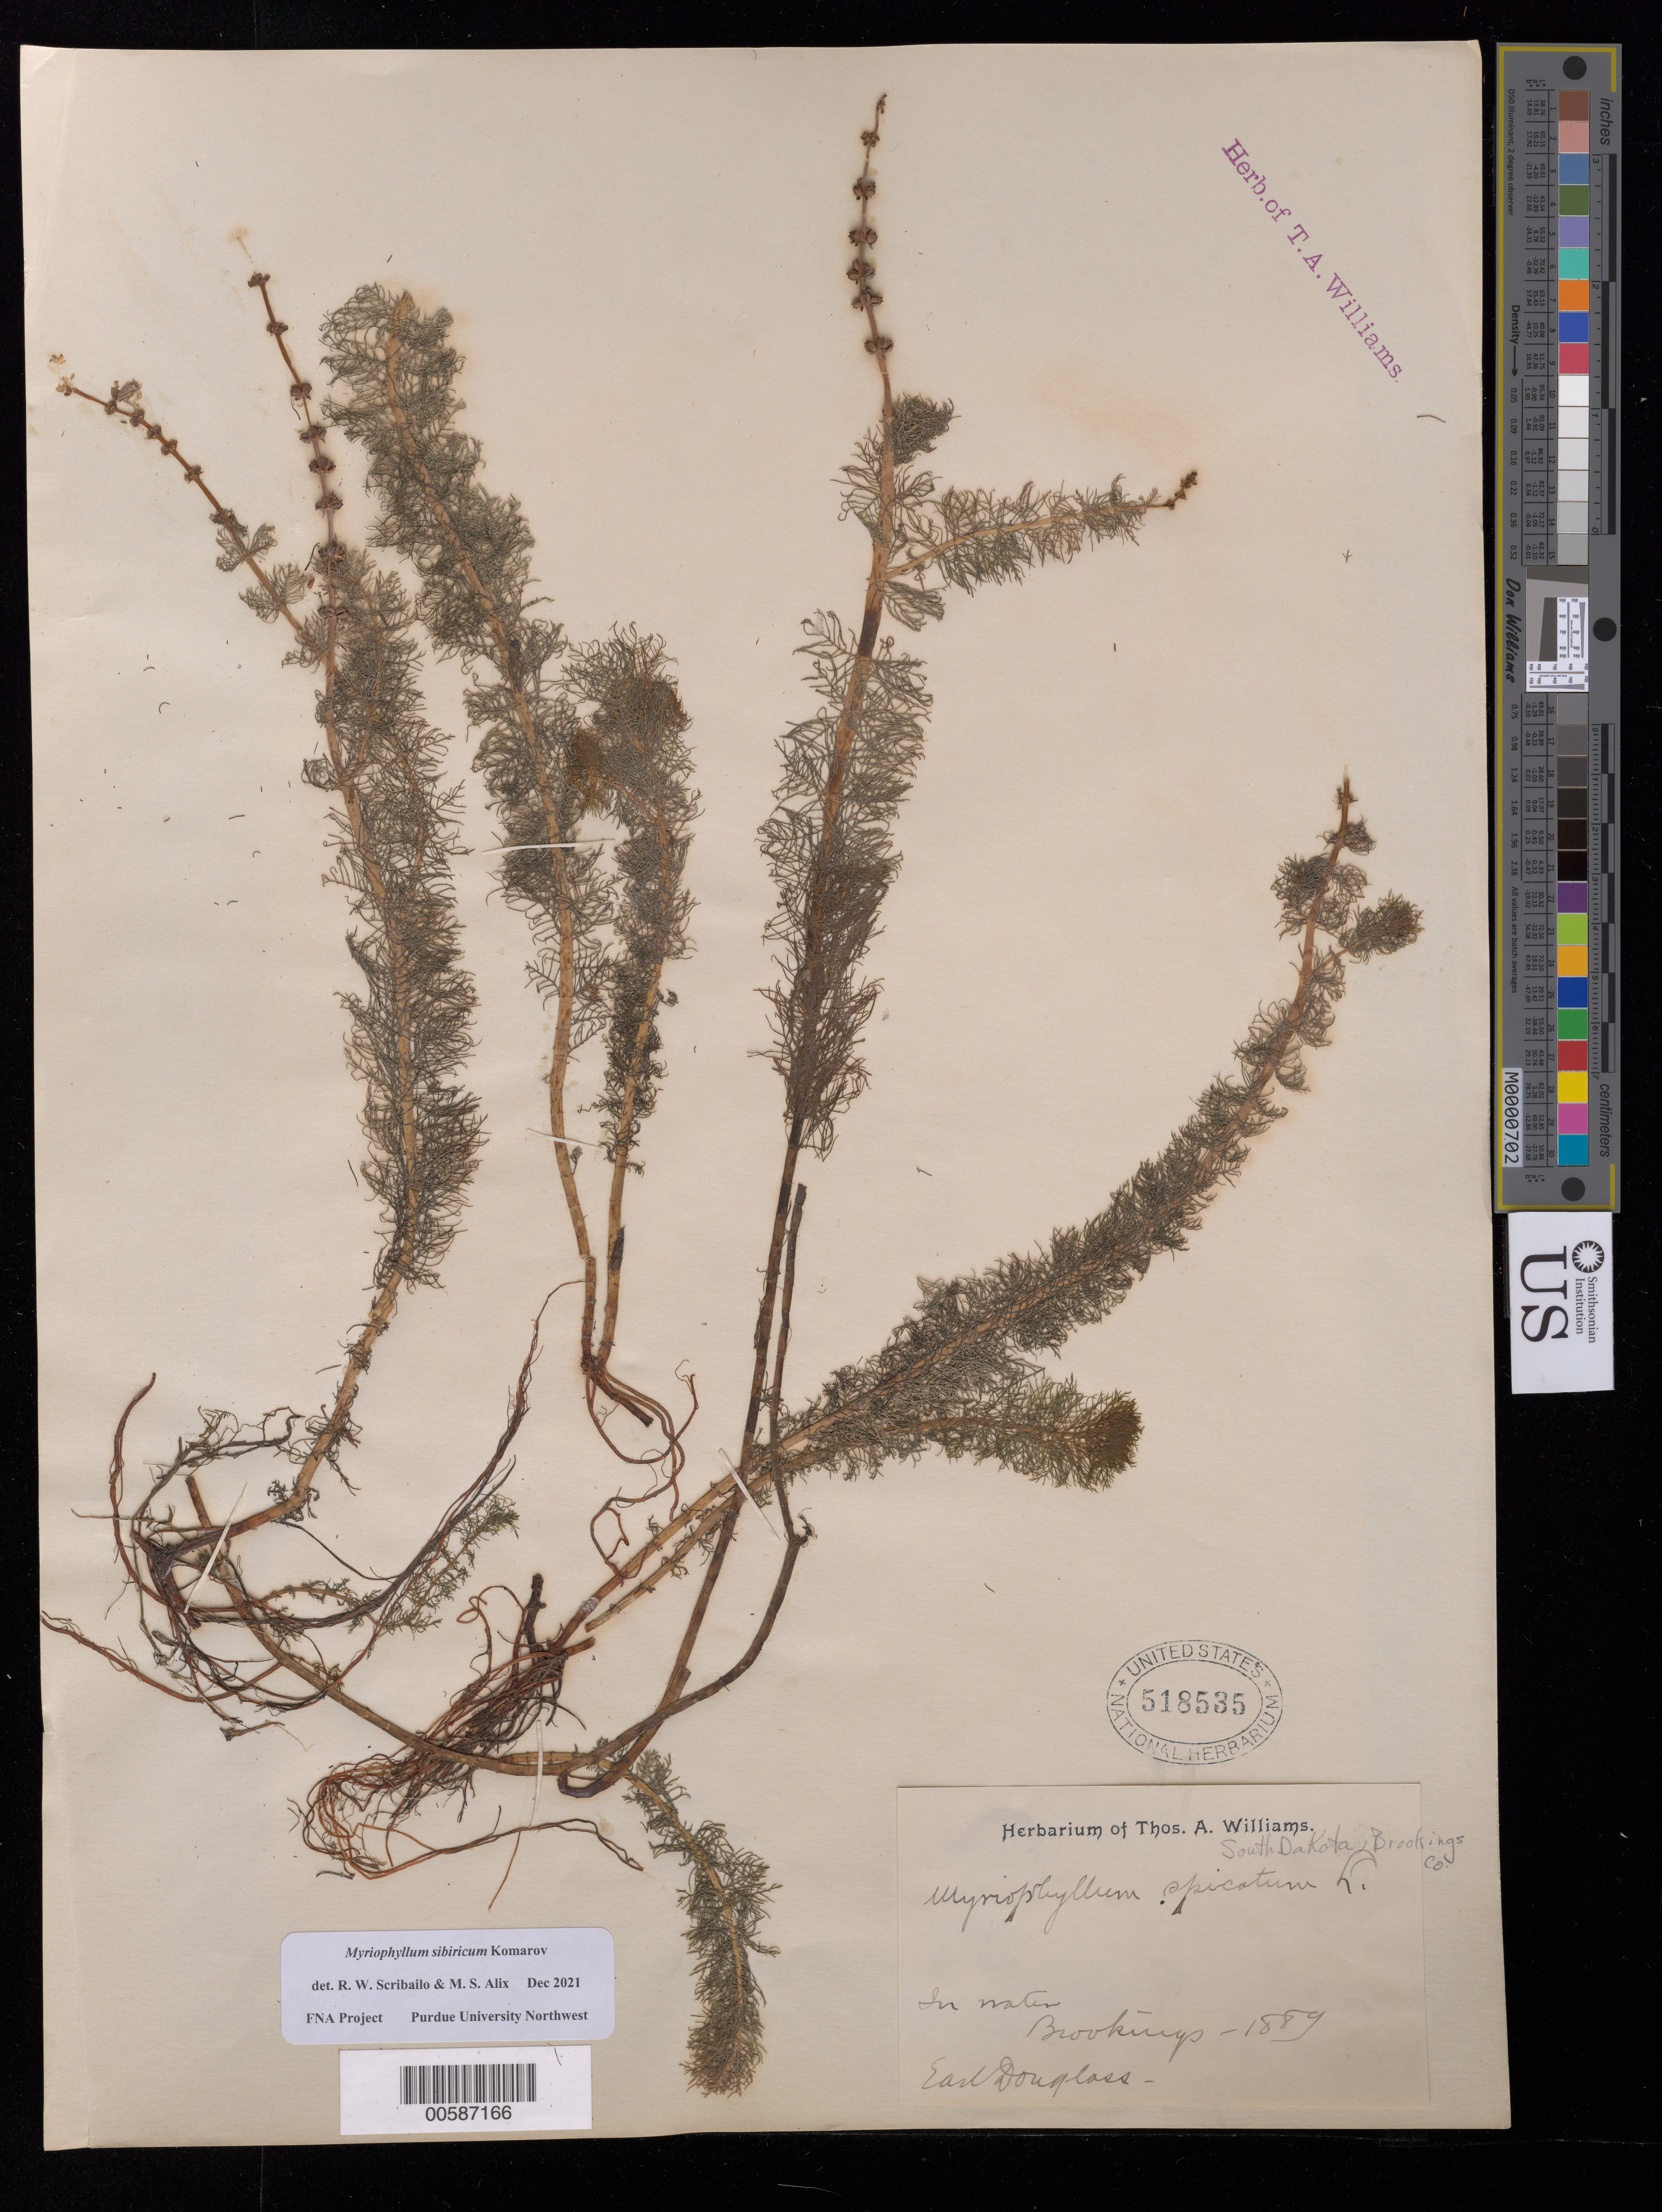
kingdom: Plantae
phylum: Tracheophyta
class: Magnoliopsida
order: Saxifragales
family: Haloragaceae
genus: Myriophyllum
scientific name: Myriophyllum sibiricum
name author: Kom.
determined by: Scribailo, R. W.; Alix, M. S.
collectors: E. Douglass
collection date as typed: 1889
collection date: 1889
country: United States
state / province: South Dakota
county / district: Brookings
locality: Brookings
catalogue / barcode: US 518535